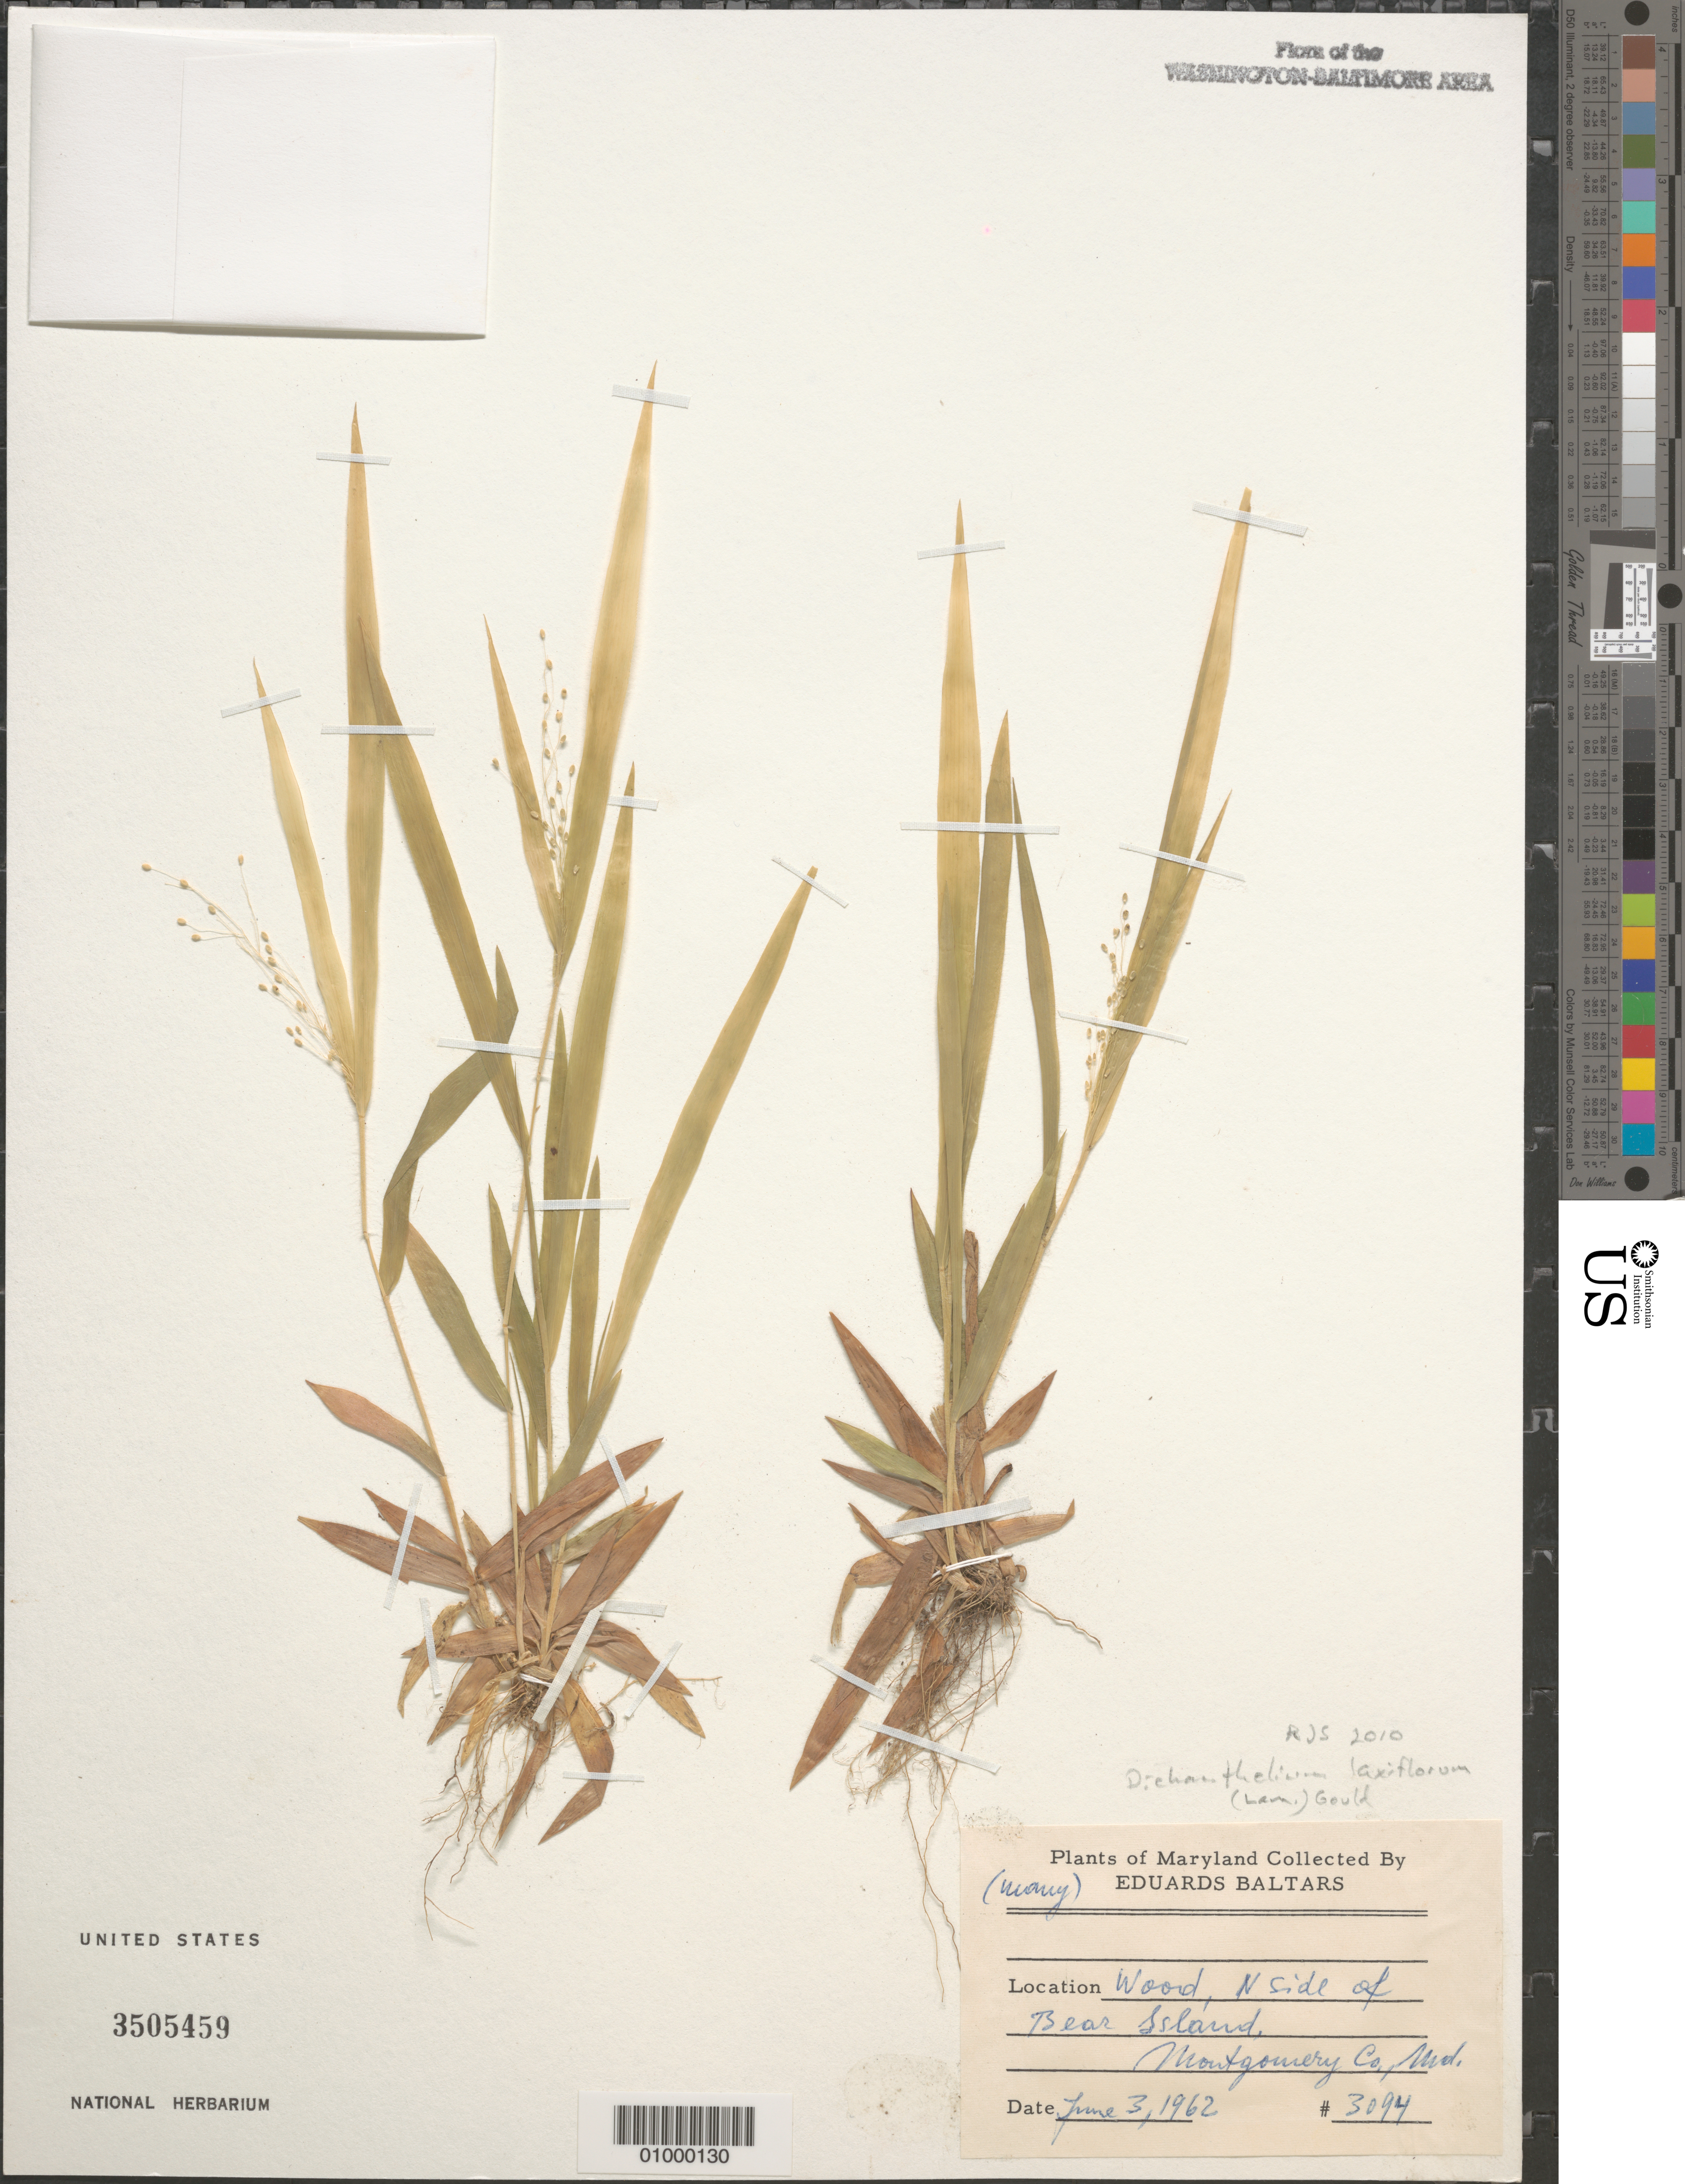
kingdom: Plantae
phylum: Tracheophyta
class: Liliopsida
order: Poales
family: Poaceae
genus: Dichanthelium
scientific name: Dichanthelium laxiflorum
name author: (Lam.) Gould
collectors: E. Baltars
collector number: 3094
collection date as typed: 03 Jun 1962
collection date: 1962-06-03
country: United States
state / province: Maryland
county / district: Montgomery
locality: N side of Bear Island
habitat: wood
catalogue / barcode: US 3505459